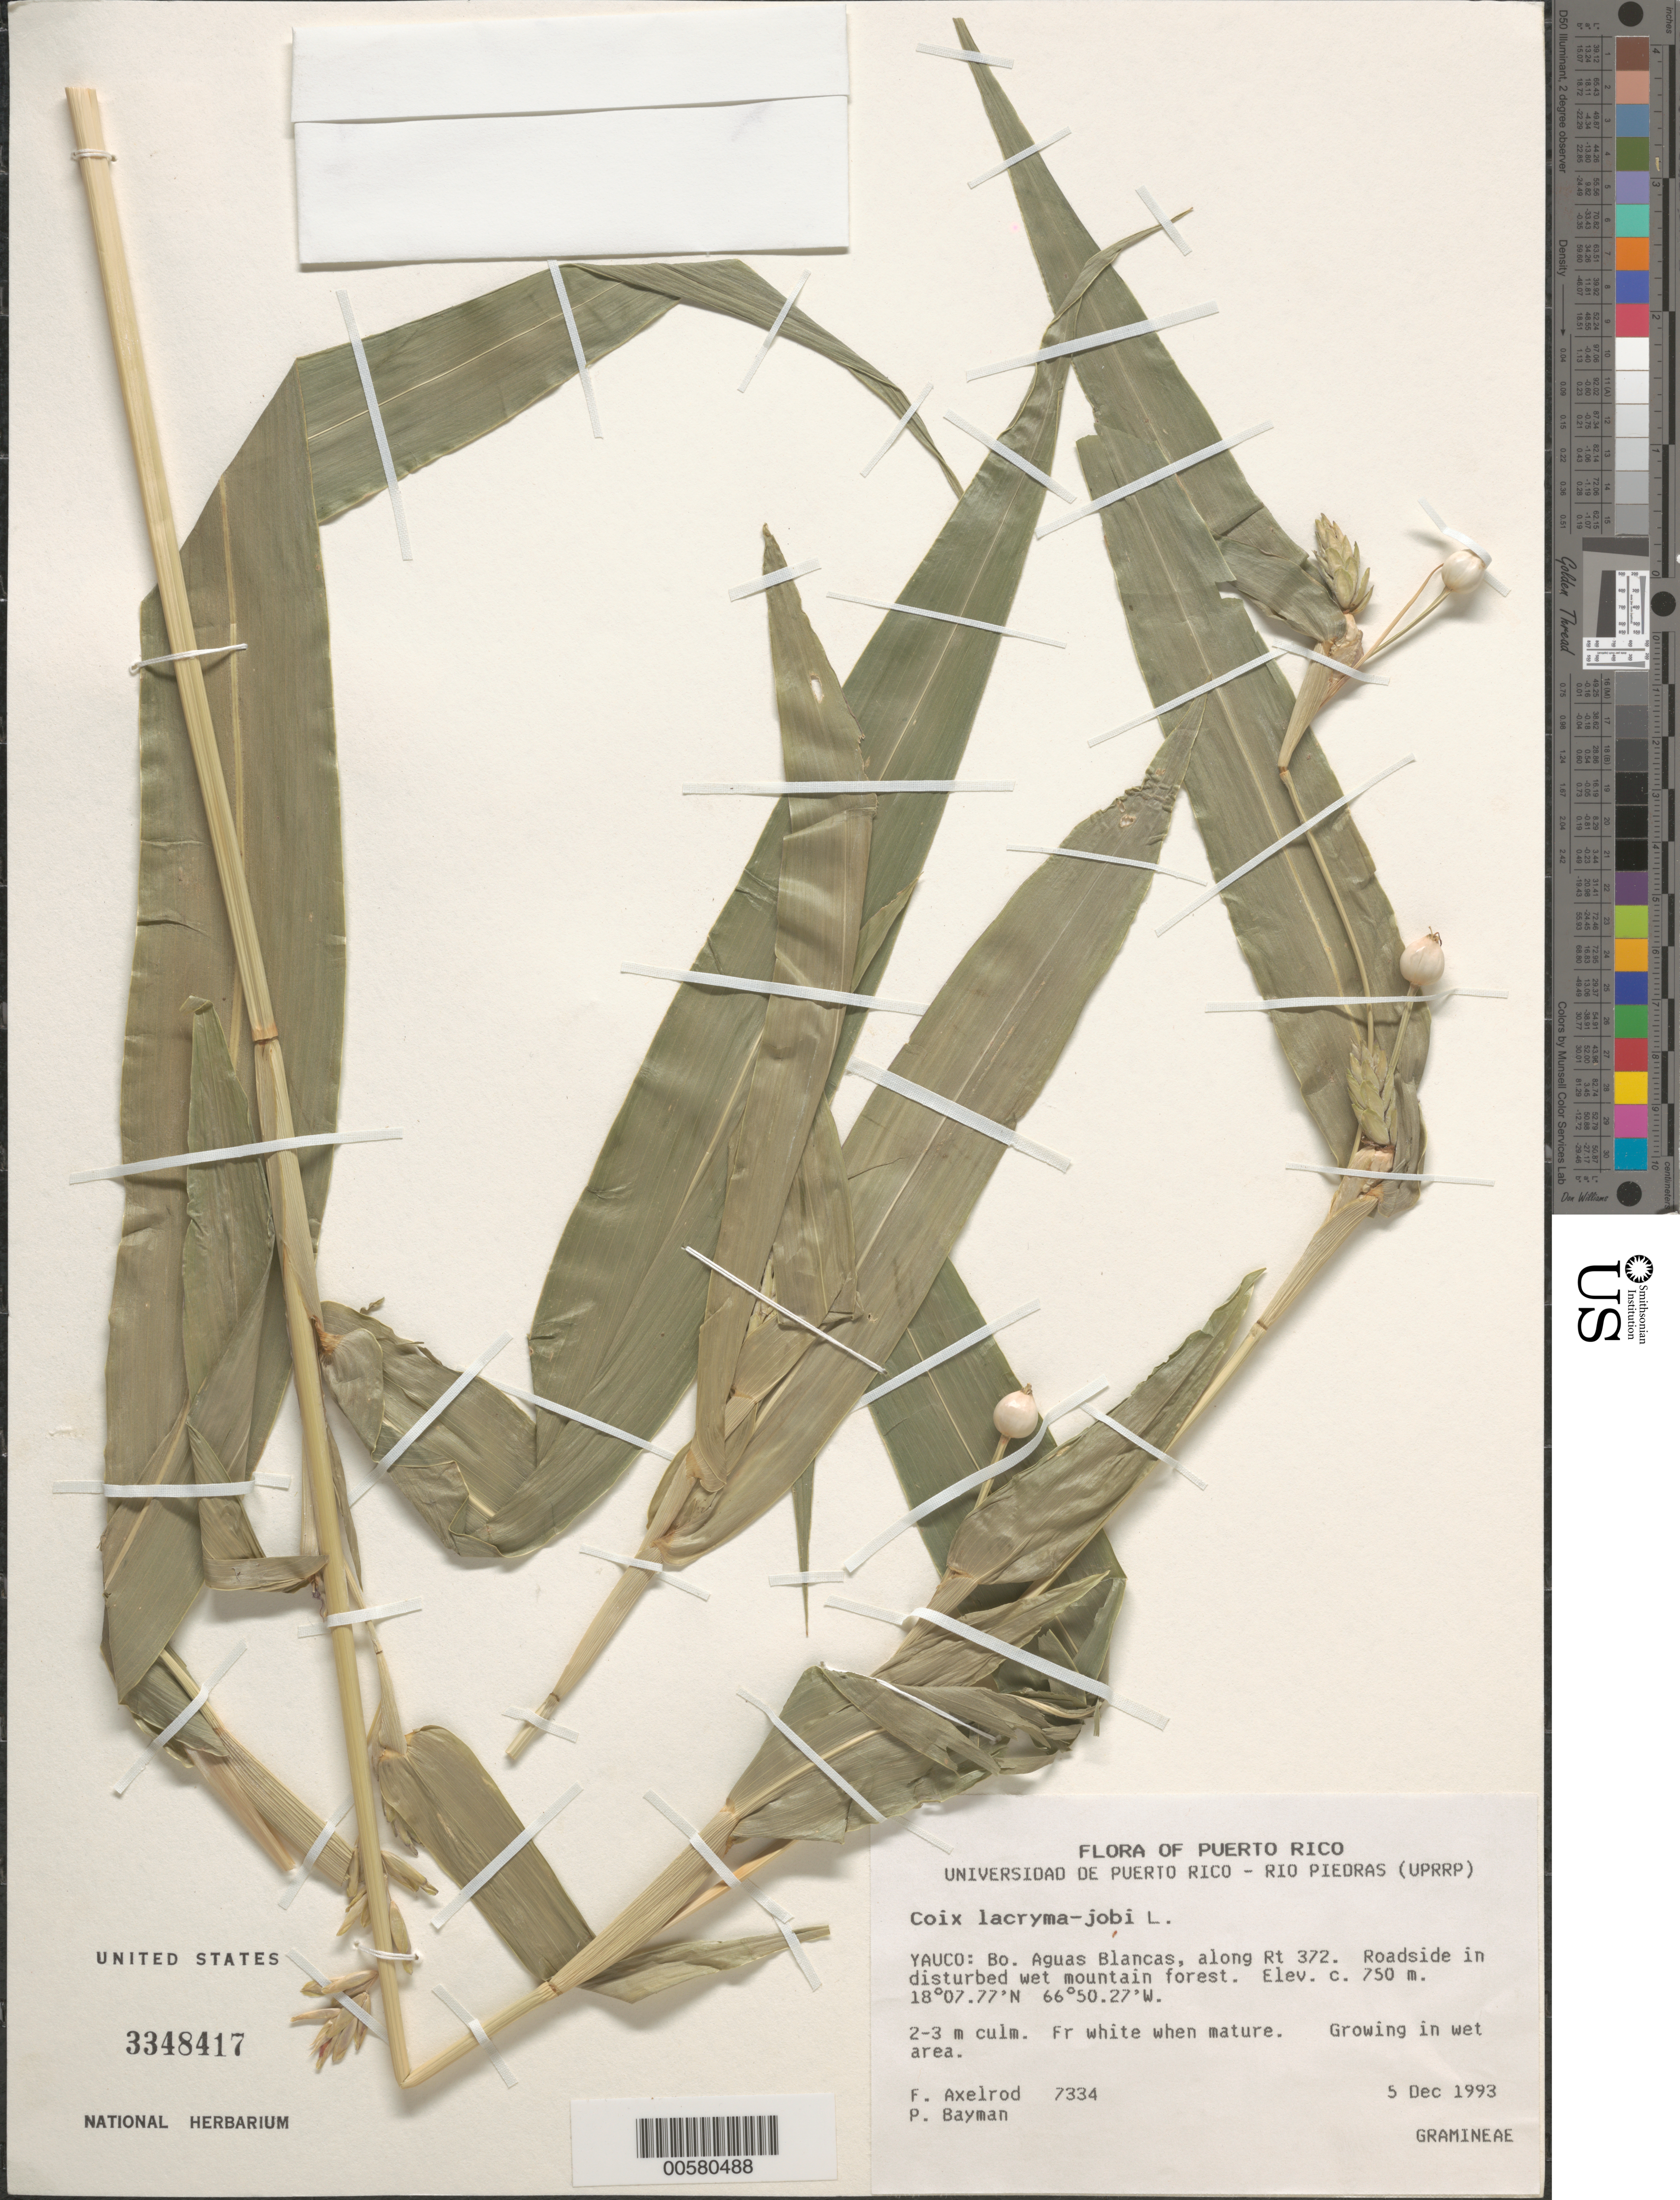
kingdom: Plantae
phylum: Tracheophyta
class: Liliopsida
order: Poales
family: Poaceae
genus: Coix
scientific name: Coix lacryma-jobi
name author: L.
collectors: F. S. Axelrod & P. Bayman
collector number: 7334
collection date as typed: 05 Dec 1993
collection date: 1993-12-05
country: Puerto Rico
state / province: Yauco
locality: Yauco: Bo Aguas Blancas, along Rt. 372.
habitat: Roadside in disturbed wet mountain forest.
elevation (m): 750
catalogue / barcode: US 3348417